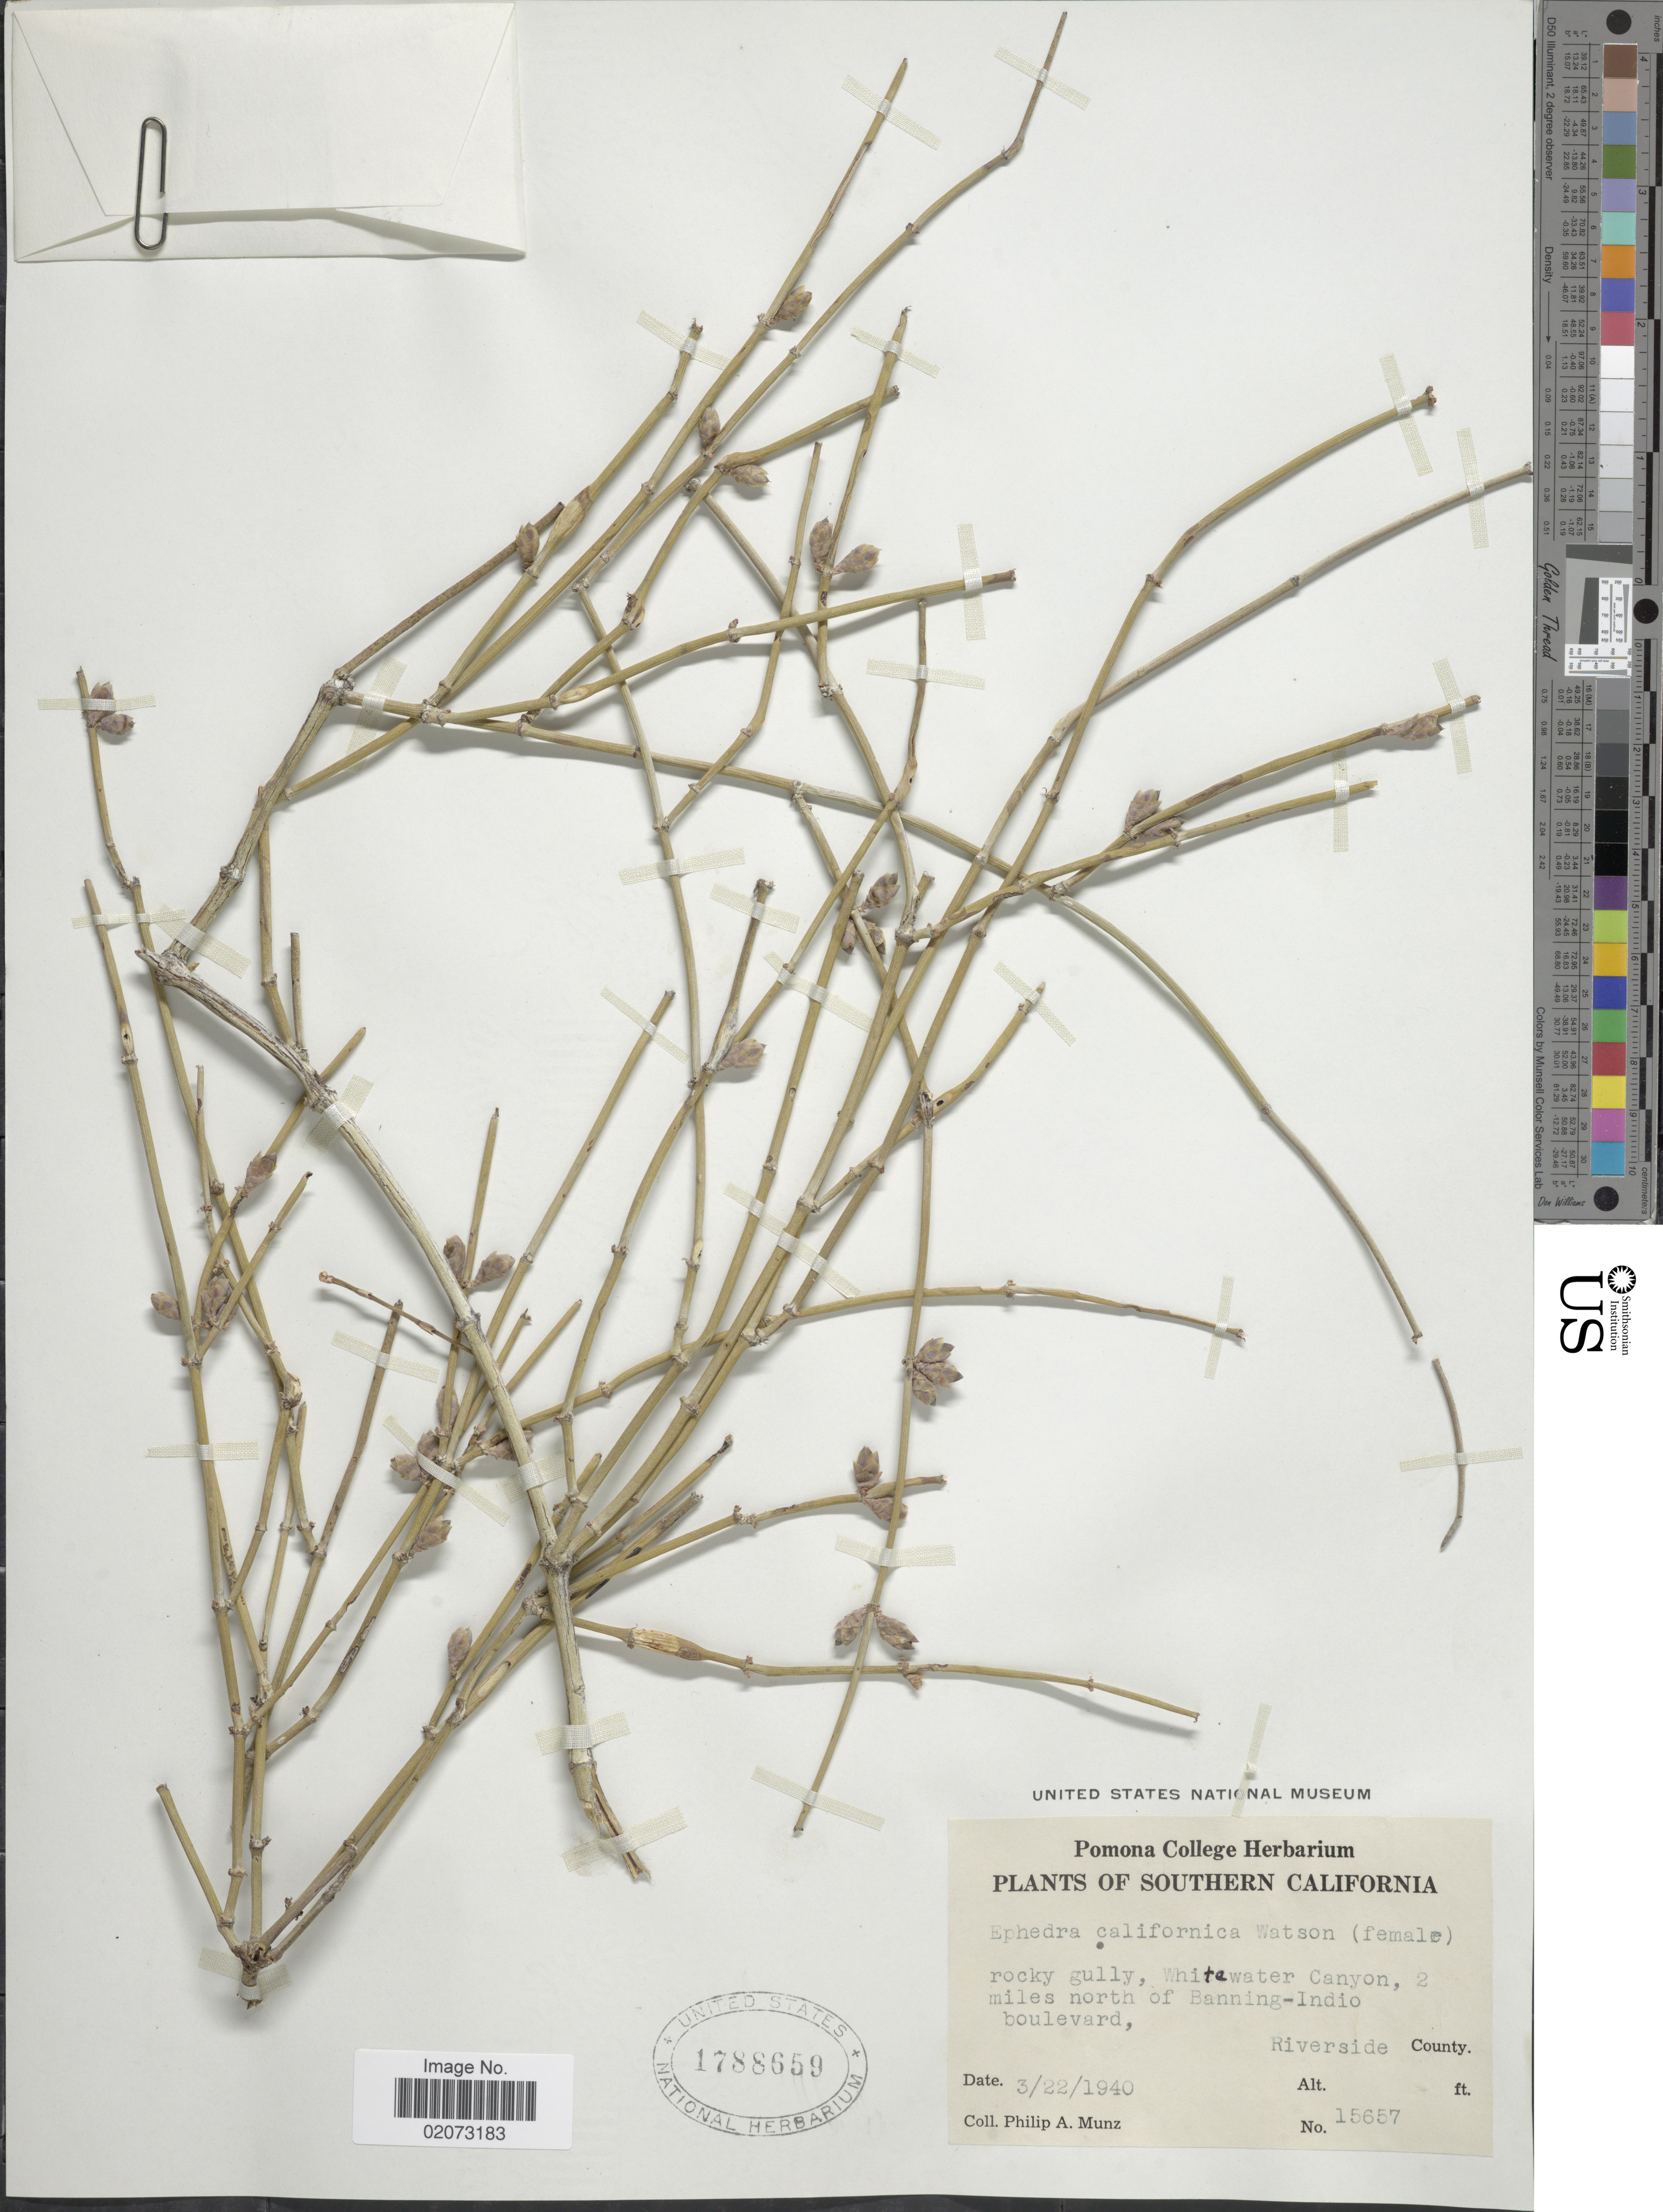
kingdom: Plantae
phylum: Tracheophyta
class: Gnetopsida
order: Ephedrales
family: Ephedraceae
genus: Ephedra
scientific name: Ephedra californica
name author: S. Watson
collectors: P. A. Munz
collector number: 15657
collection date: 1940-03-22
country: United States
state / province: California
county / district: Riverside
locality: Southern California. Whitewater Canyon, 2 miles north of Banning-Indio boulevard, Riverside County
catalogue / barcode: US 1788659